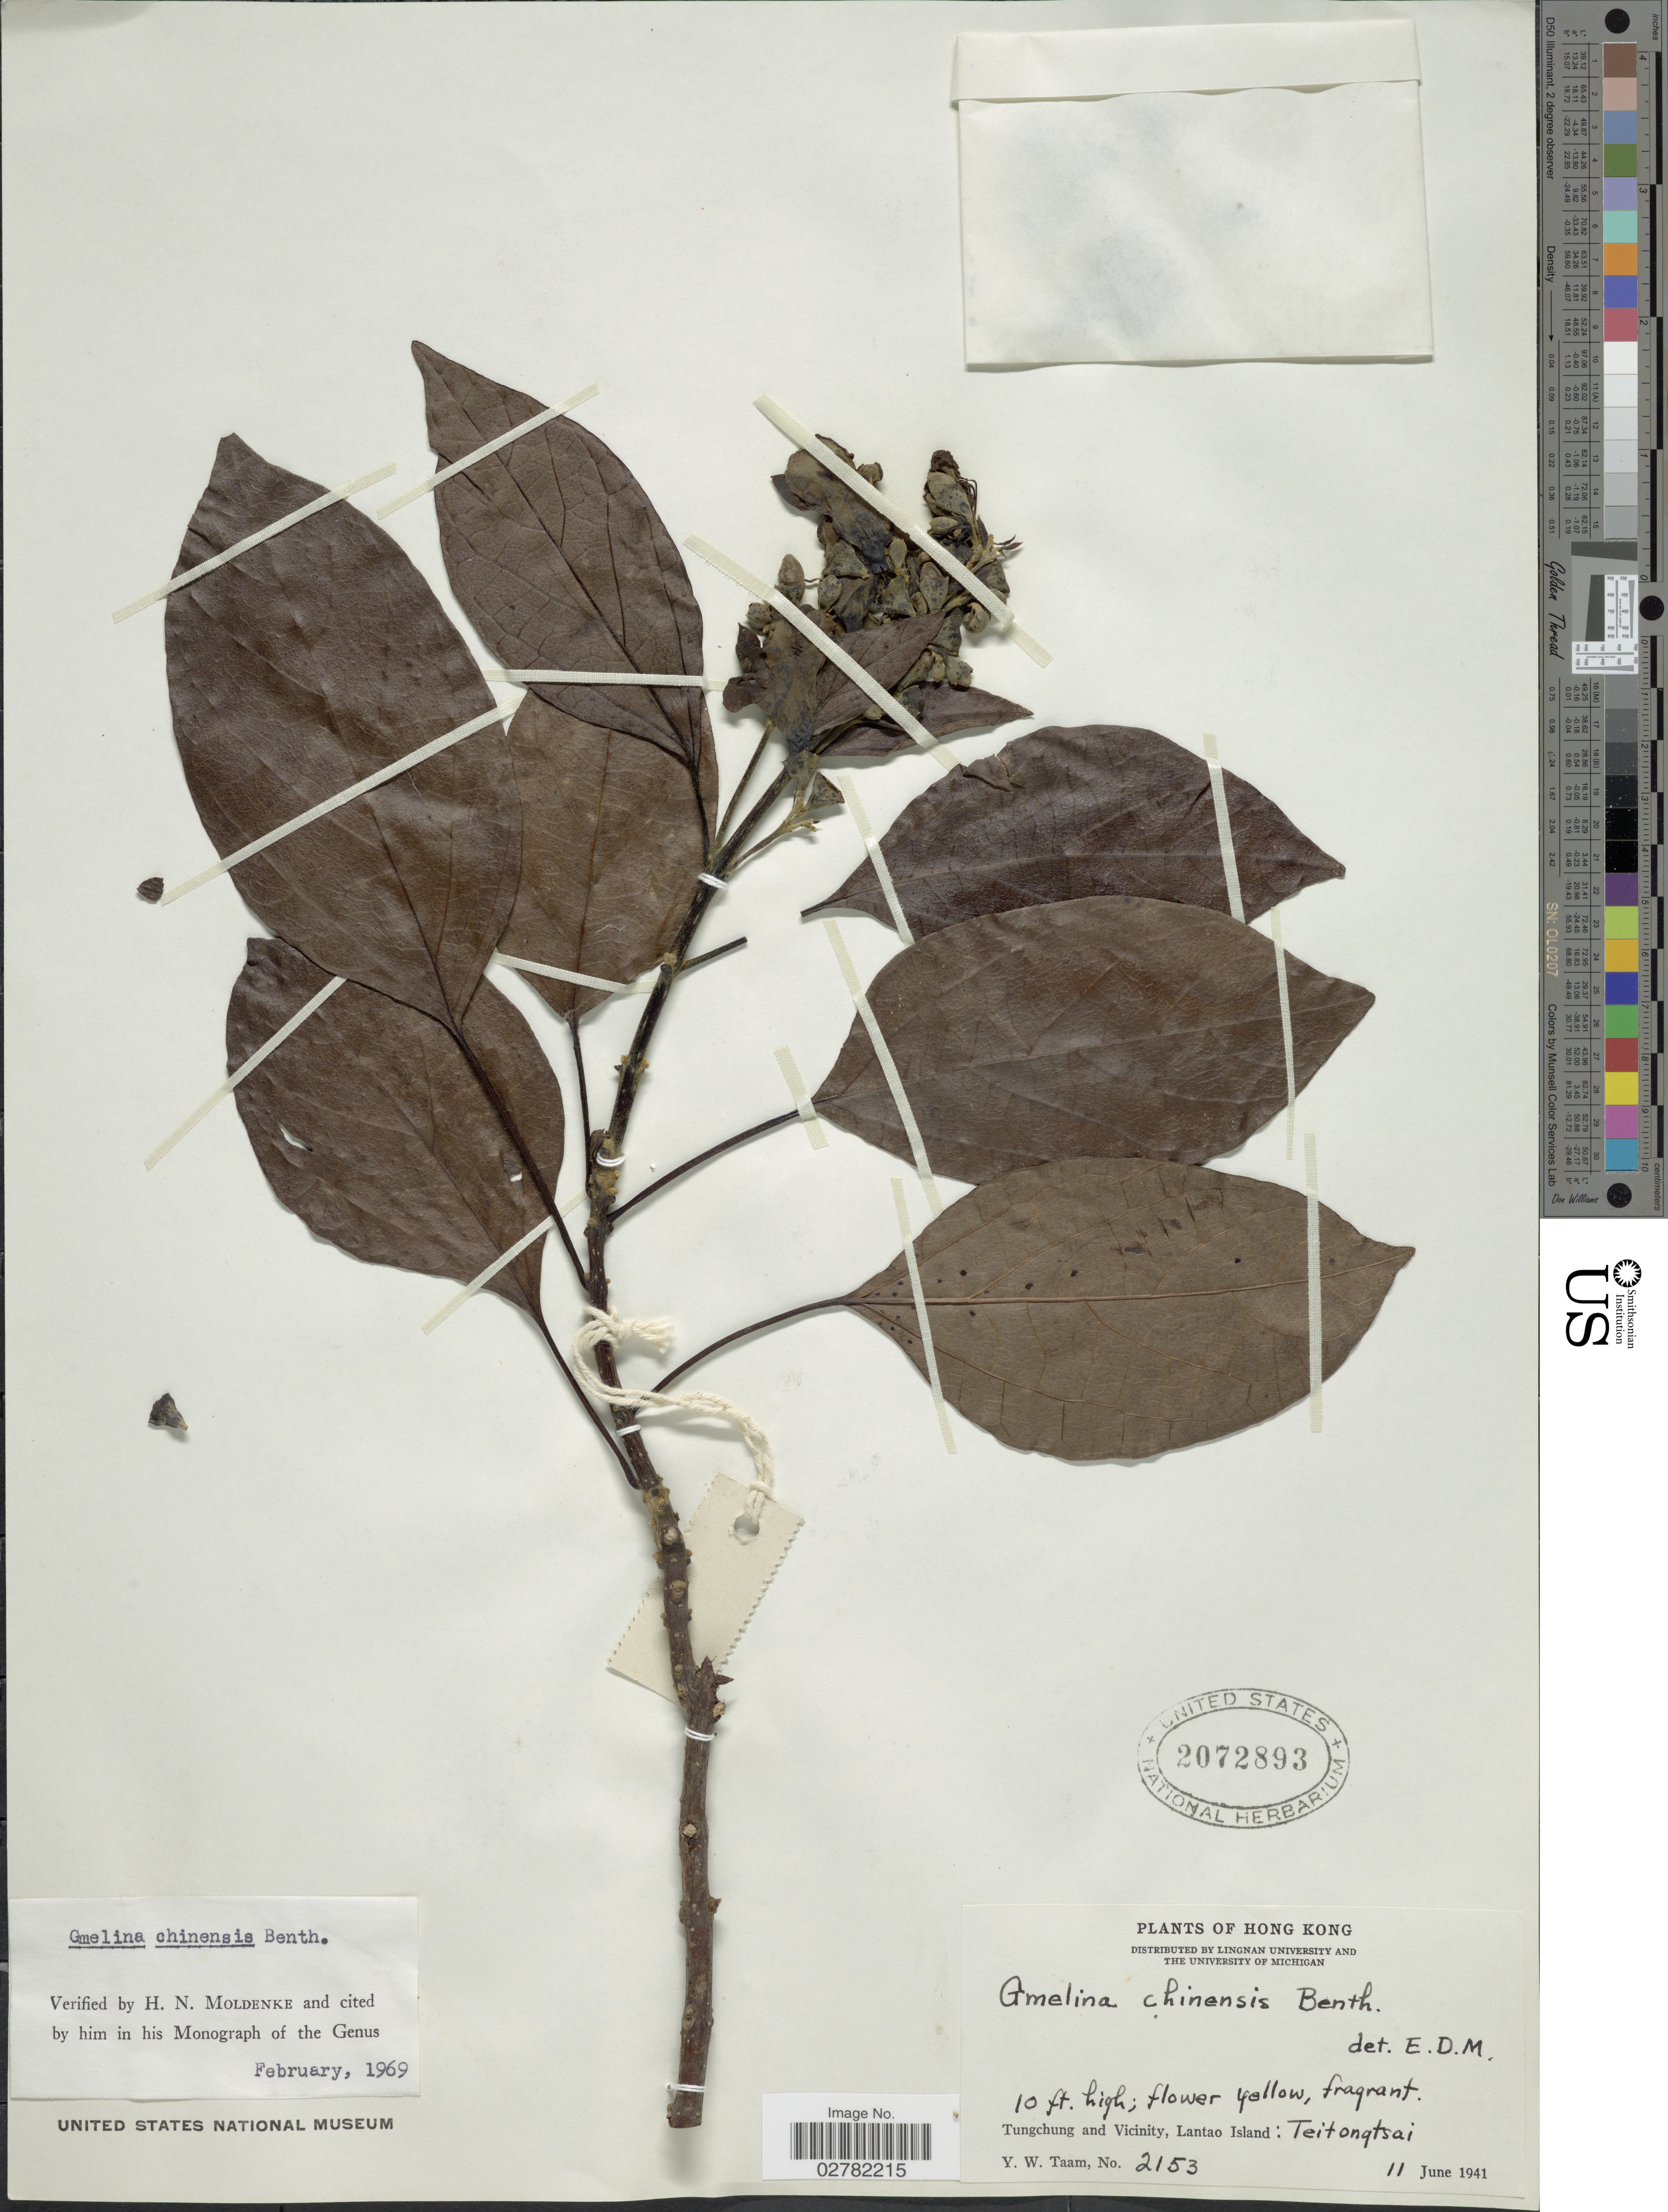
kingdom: Plantae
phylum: Tracheophyta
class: Magnoliopsida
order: Lamiales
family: Lamiaceae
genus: Gmelina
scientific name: Gmelina chinensis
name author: Benth.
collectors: Y. W. Taam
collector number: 2153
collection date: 1941-06-11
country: China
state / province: Hong Kong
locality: Tungchung and Vicinity, Lantao Island: Teitongtsai.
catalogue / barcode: US 2072893